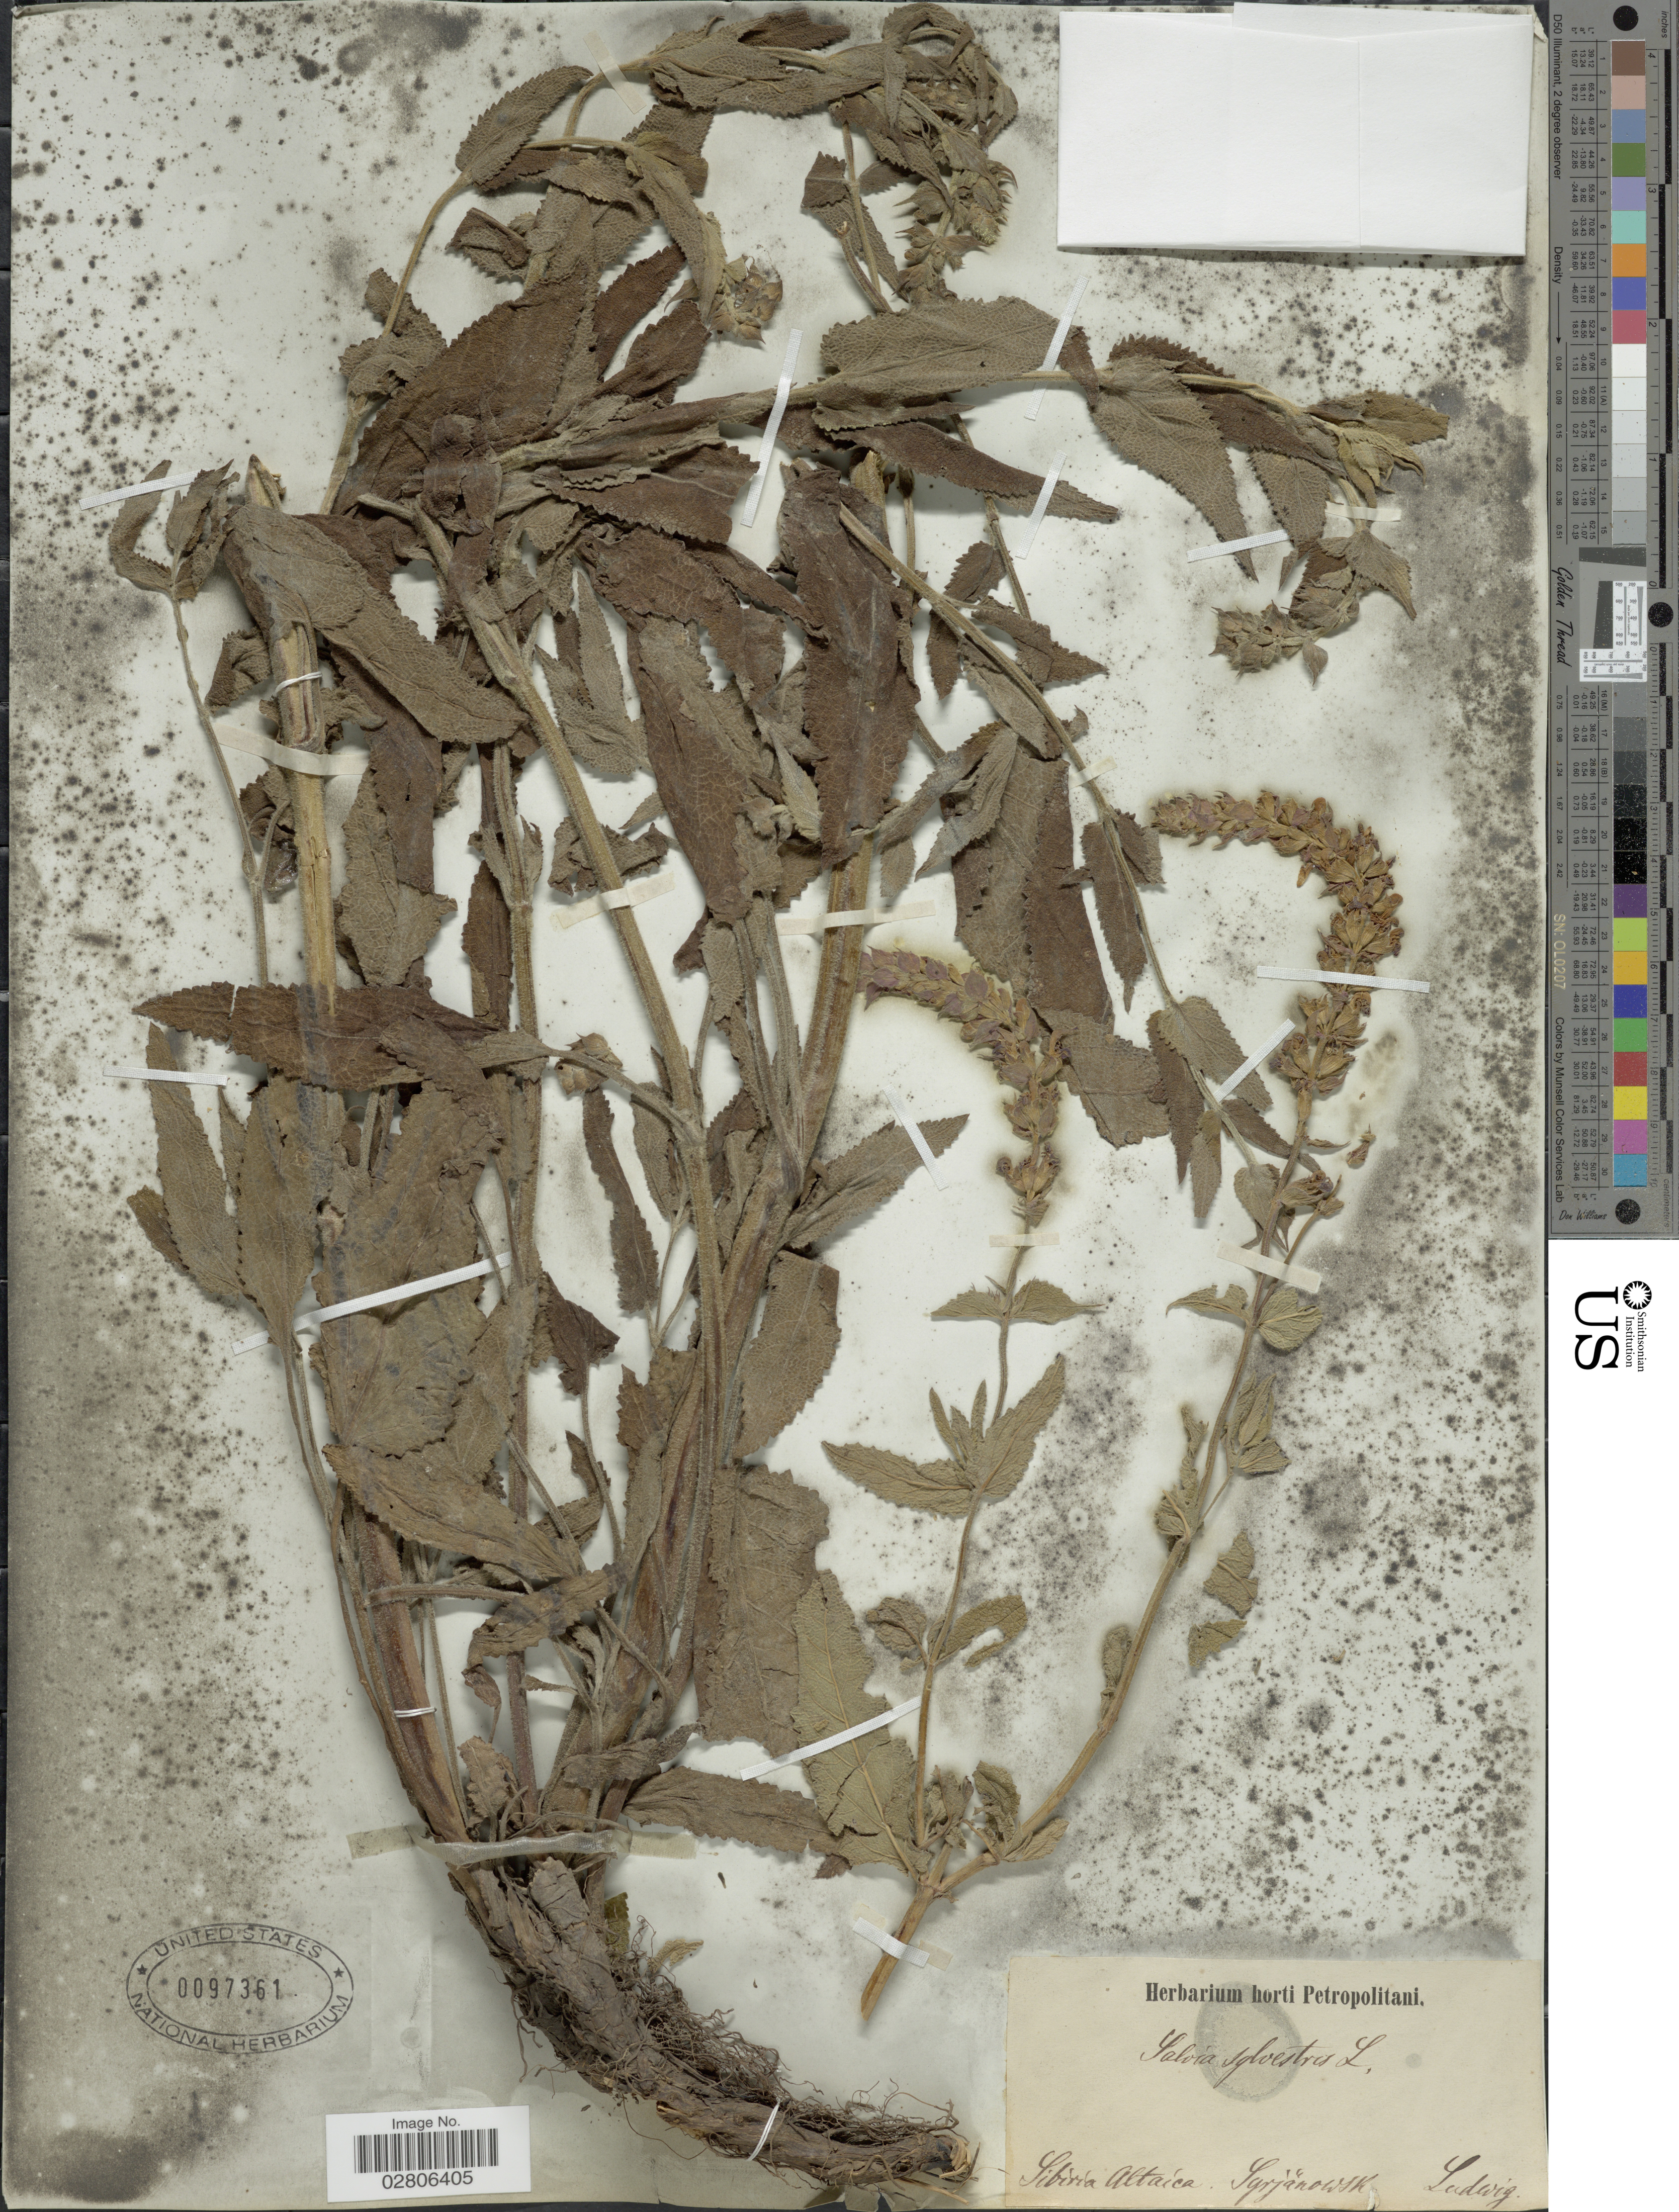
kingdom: Plantae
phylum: Tracheophyta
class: Magnoliopsida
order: Lamiales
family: Lamiaceae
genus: Salvia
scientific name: Salvia sylvestris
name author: L.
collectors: Ludwig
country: Kazakhstan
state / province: East Kazakhstan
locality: Sibiria Altaica. Syrjanowsk (Zyryanovsk)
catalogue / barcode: US 97361